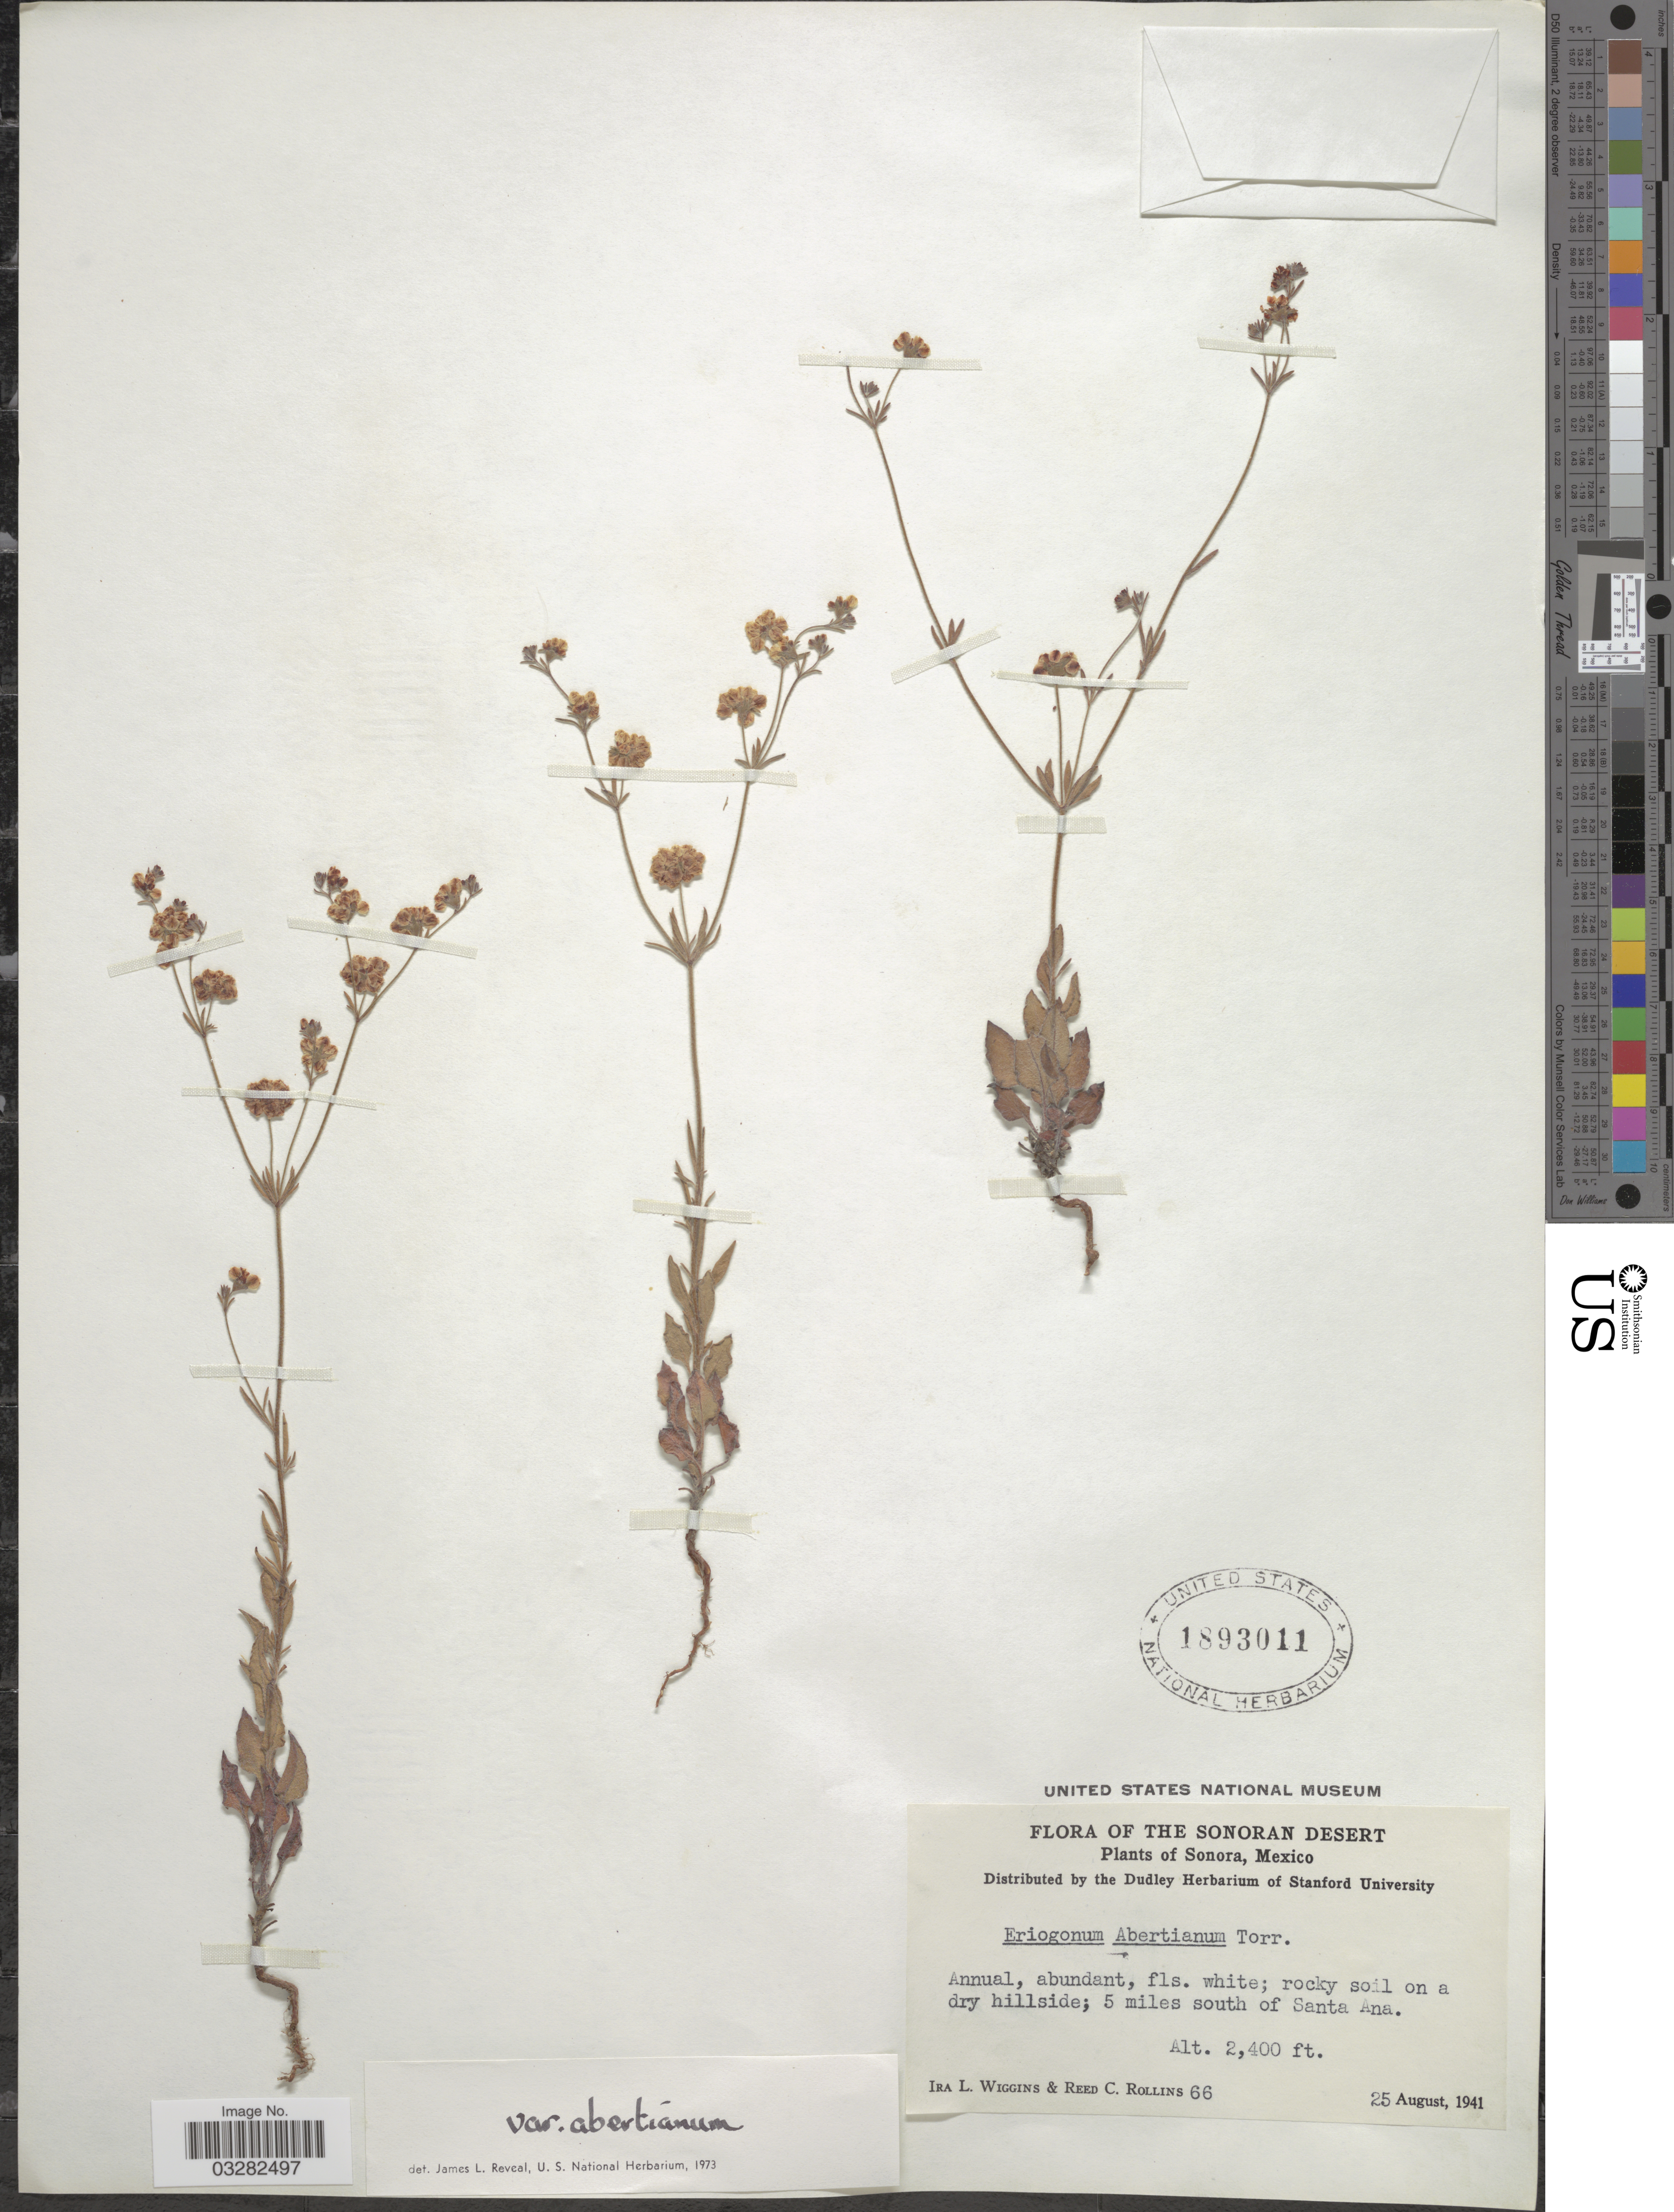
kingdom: Plantae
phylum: Tracheophyta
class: Magnoliopsida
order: Caryophyllales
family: Polygonaceae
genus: Eriogonum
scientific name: Eriogonum abertianum var. abertianum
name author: Torr.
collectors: I. L. Wiggins & R. C. Rollins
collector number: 66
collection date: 1941-08-25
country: Mexico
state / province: Sonora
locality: The Sonoran Desert. 5 miles south of Santa Ana.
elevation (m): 732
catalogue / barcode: US 1893011